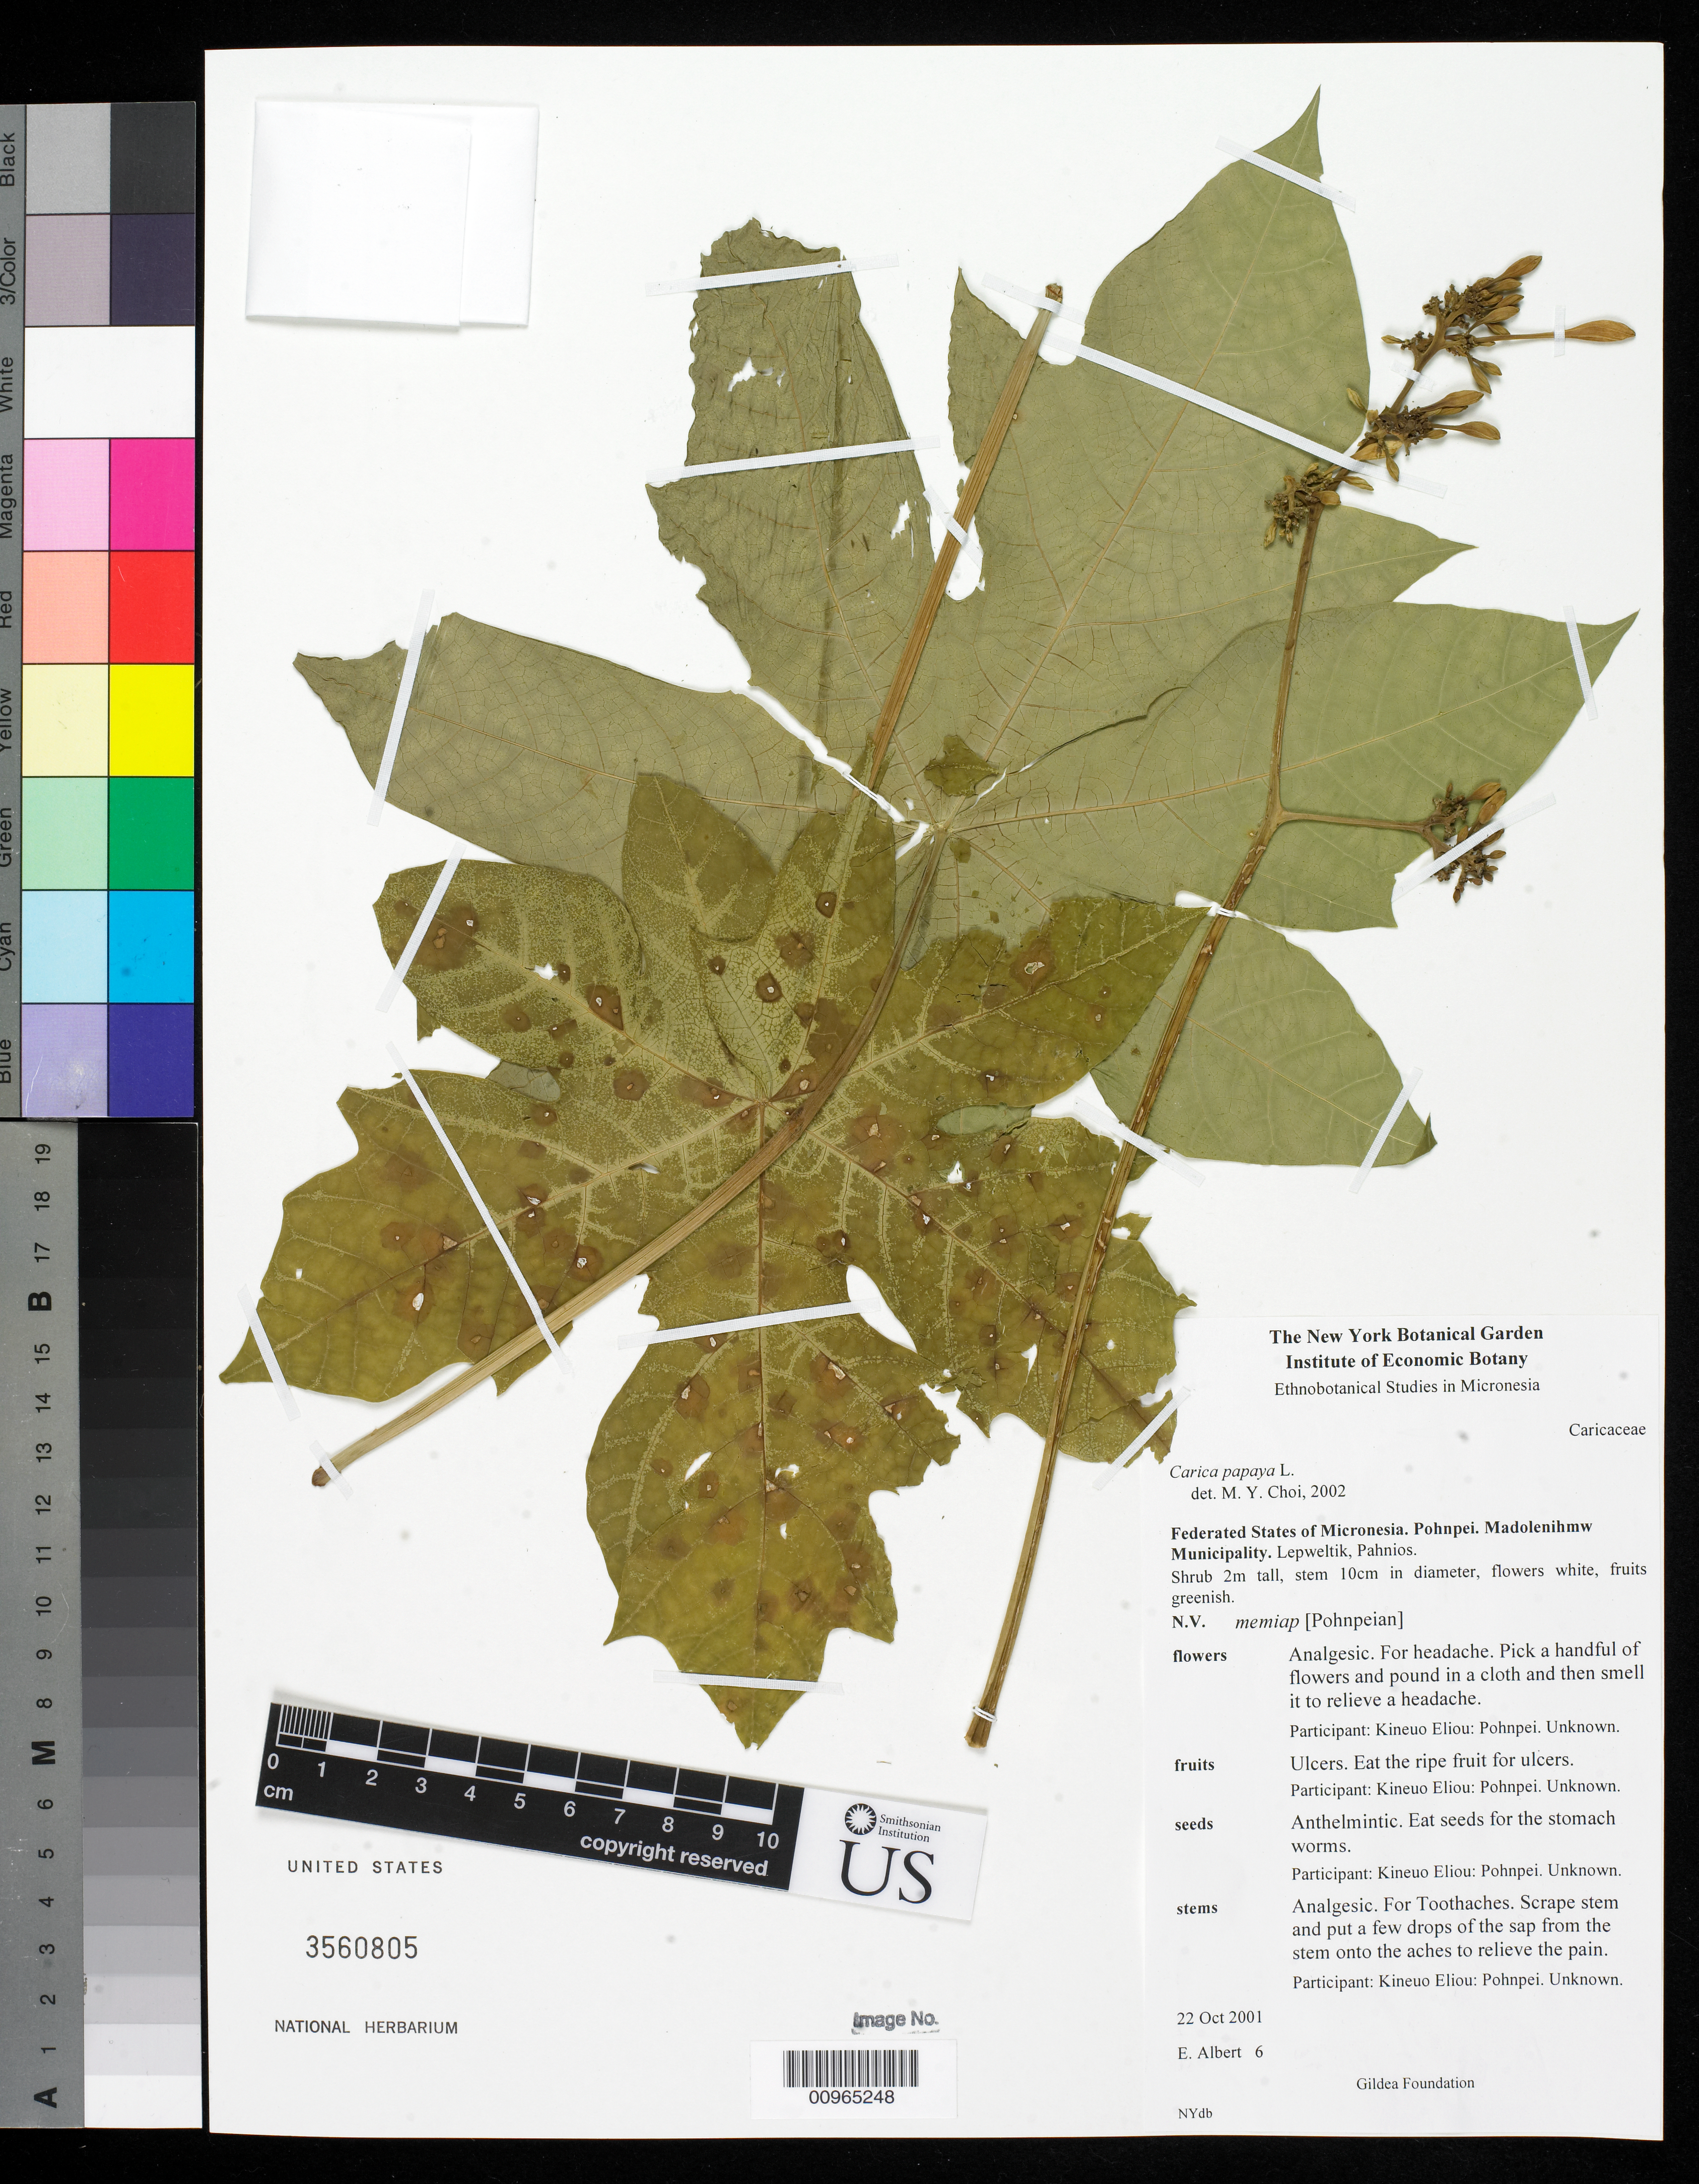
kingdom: Plantae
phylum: Tracheophyta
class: Magnoliopsida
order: Brassicales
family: Caricaceae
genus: Carica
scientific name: Carica papaya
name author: L.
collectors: E. A. Amor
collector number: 6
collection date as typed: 22 Oct 2001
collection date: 2001-10-22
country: Micronesia, Federated States of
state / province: Pohnpei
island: Pohnpei [Ponape]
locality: Pahnios, Lepweltik, Madolenihmw Muncipality, Pohnpei, Micronesia.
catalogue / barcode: US 3560805